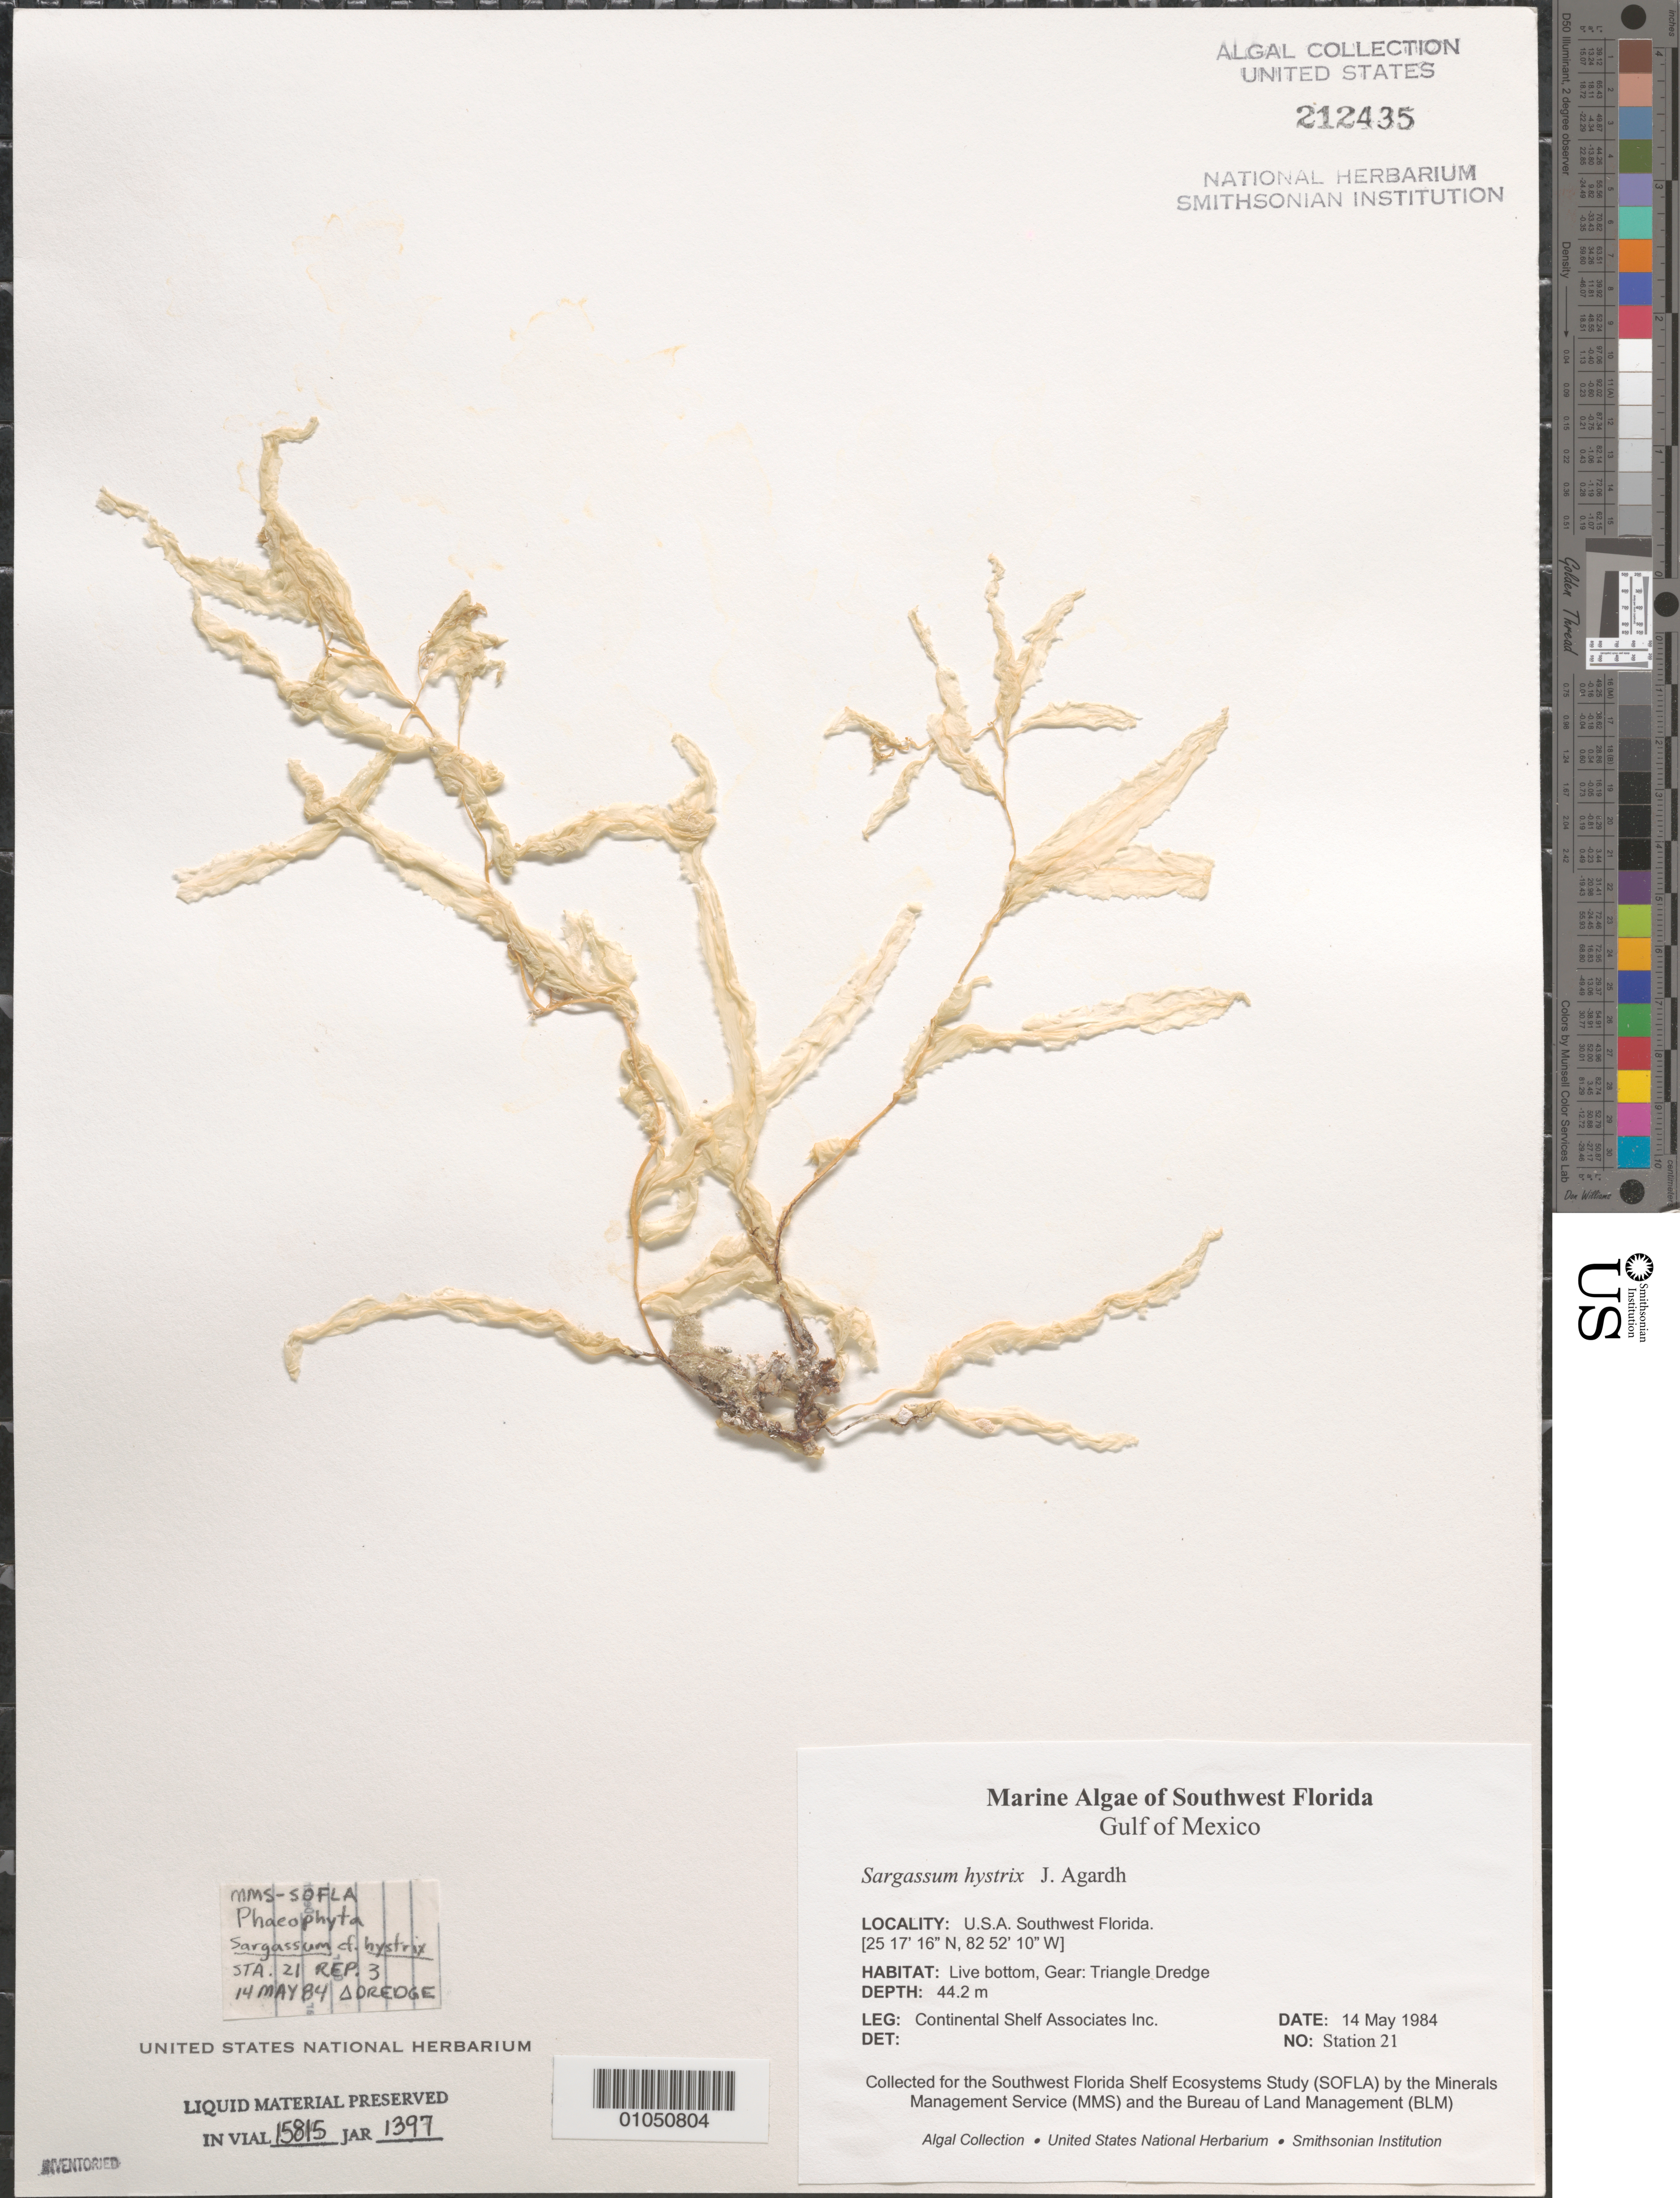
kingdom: Chromista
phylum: Ochrophyta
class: Phaeophyceae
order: Fucales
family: Sargassaceae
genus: Sargassum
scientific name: Sargassum hystrix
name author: J. Agardh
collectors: Continental Shelf Associates Inc.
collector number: Station 21 Repl 3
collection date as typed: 14 May 1984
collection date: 1984-05-14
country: United States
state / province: Florida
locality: Gulf of Mexico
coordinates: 25 17'16"N, 82 52'10"W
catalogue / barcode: US 212435